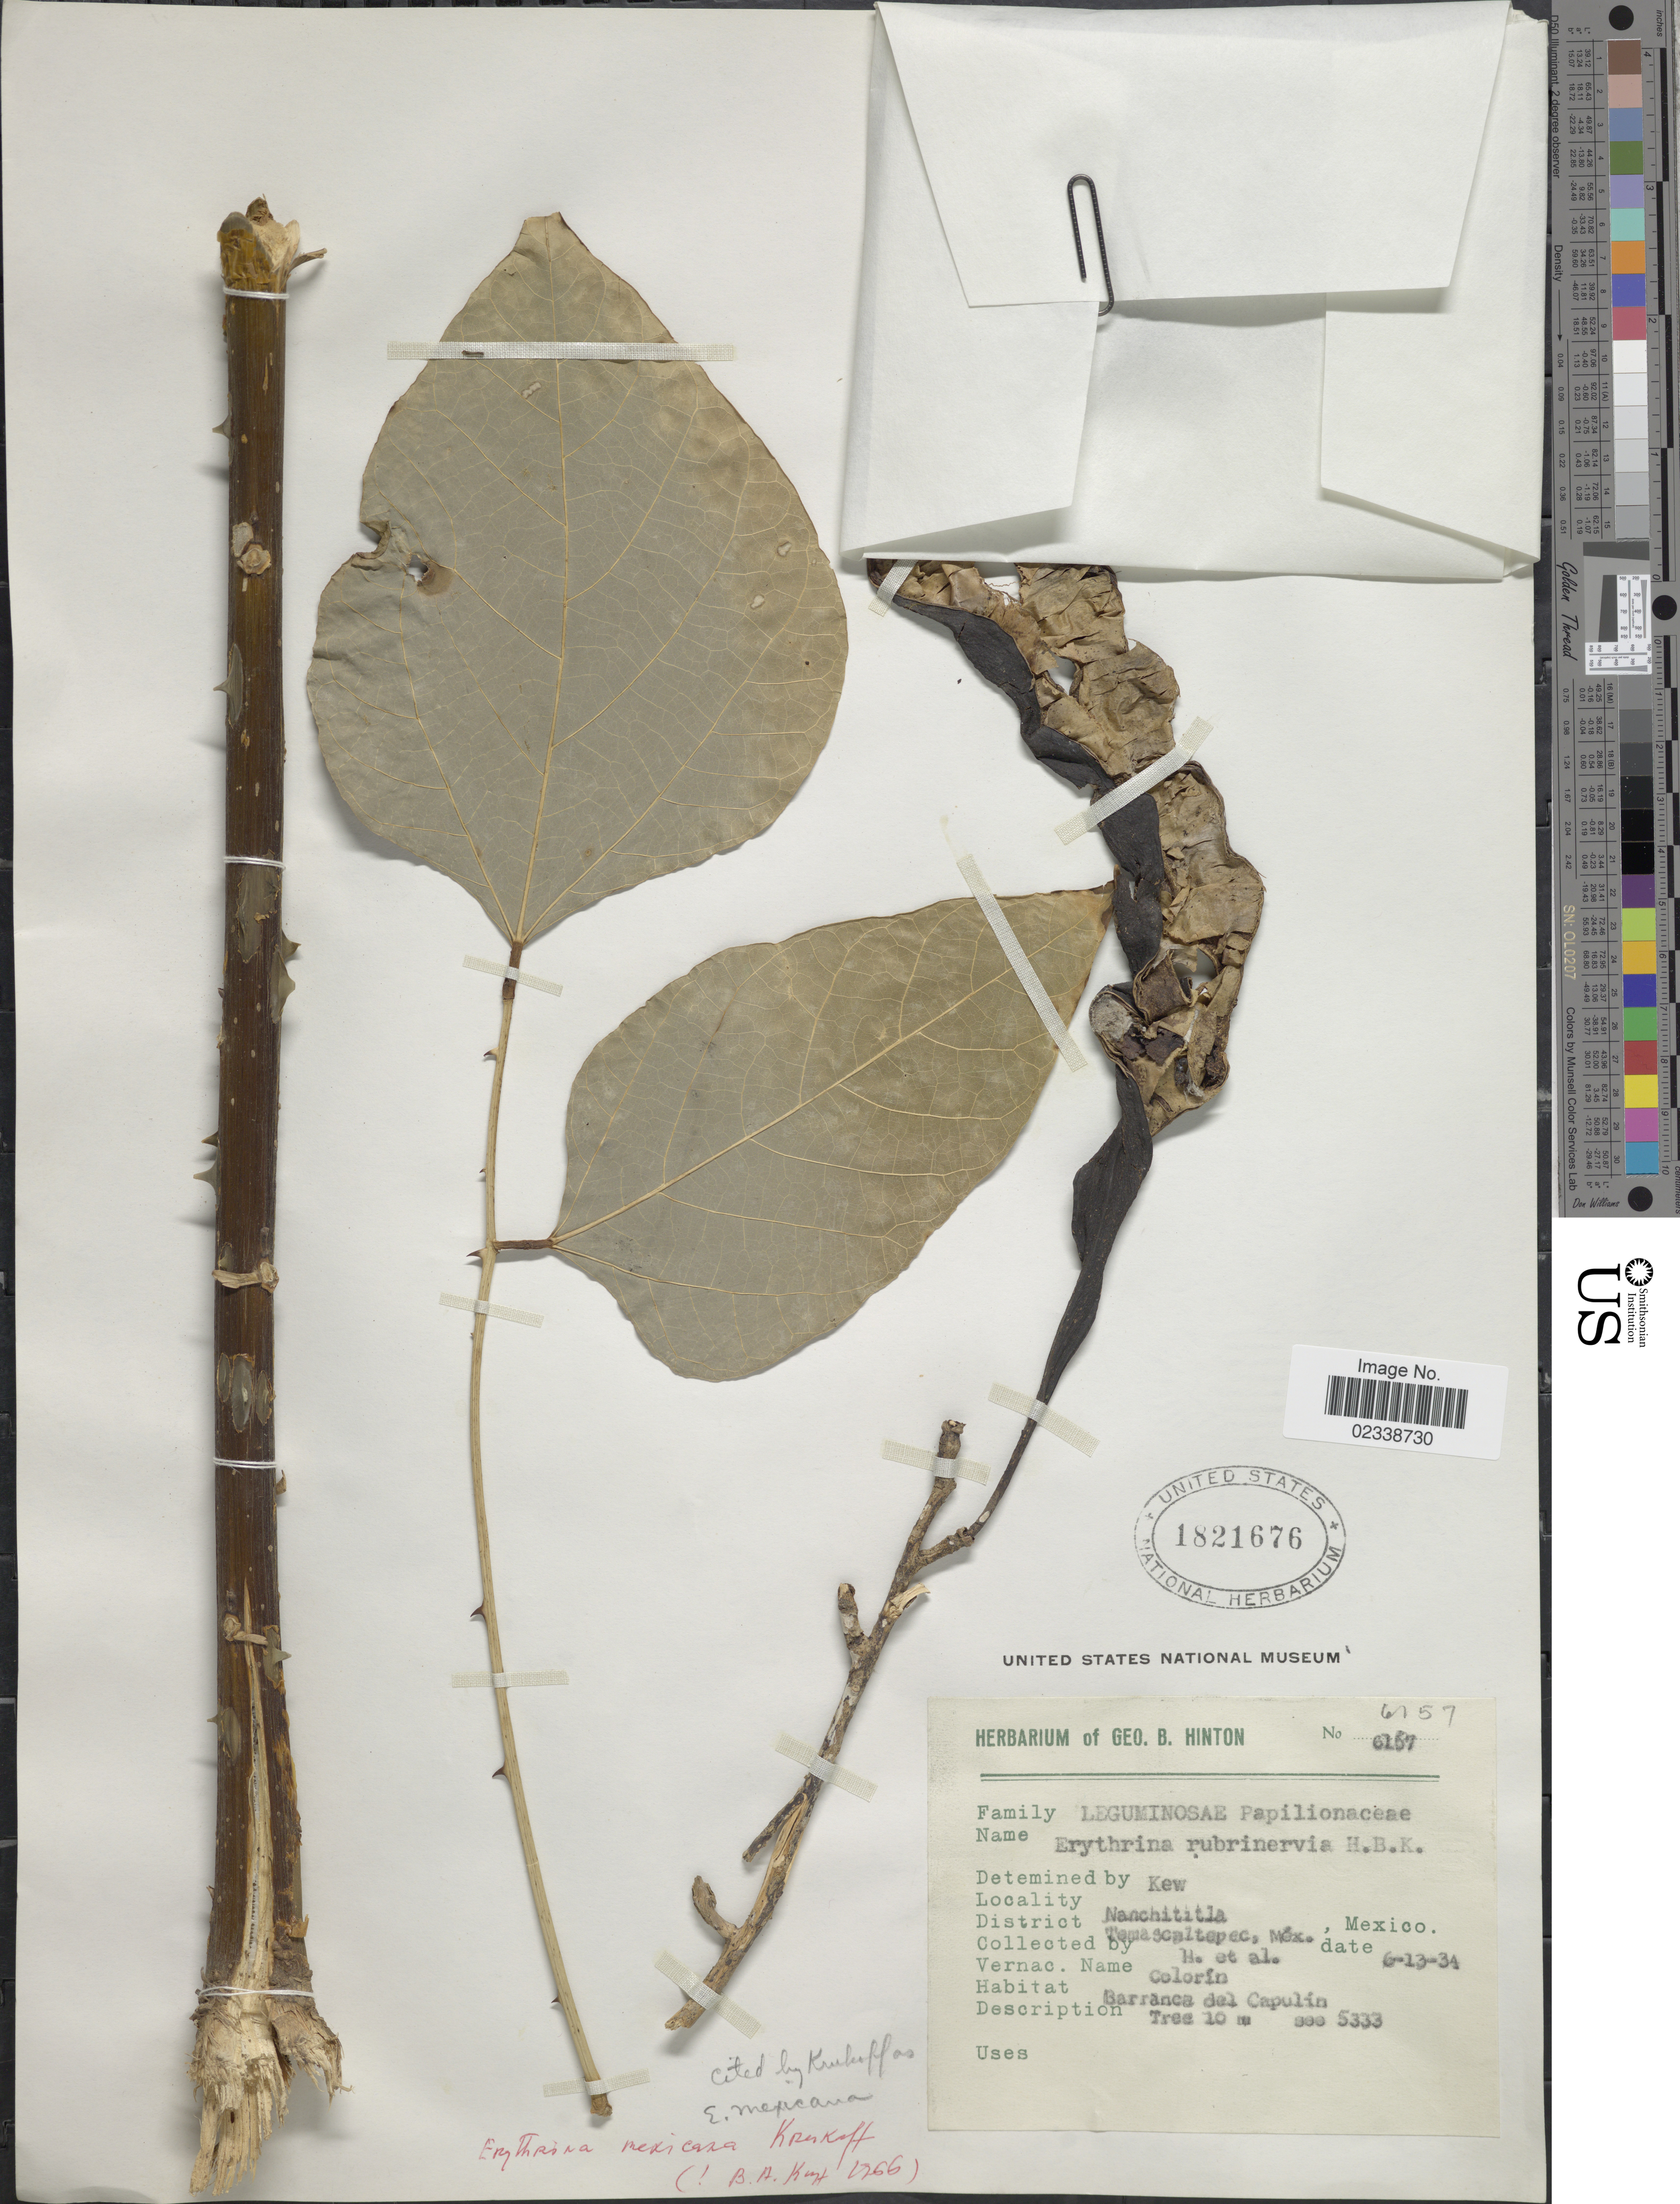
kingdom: Plantae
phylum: Tracheophyta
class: Magnoliopsida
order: Fabales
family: Fabaceae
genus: Erythrina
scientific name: Erythrina mexicana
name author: Krukoff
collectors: G. B. Hinton & et al.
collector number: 6157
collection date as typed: Transcribed d/m/y: 13/6/34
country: Mexico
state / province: México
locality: Nanchititla, District Temascaltepec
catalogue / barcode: US 1821676